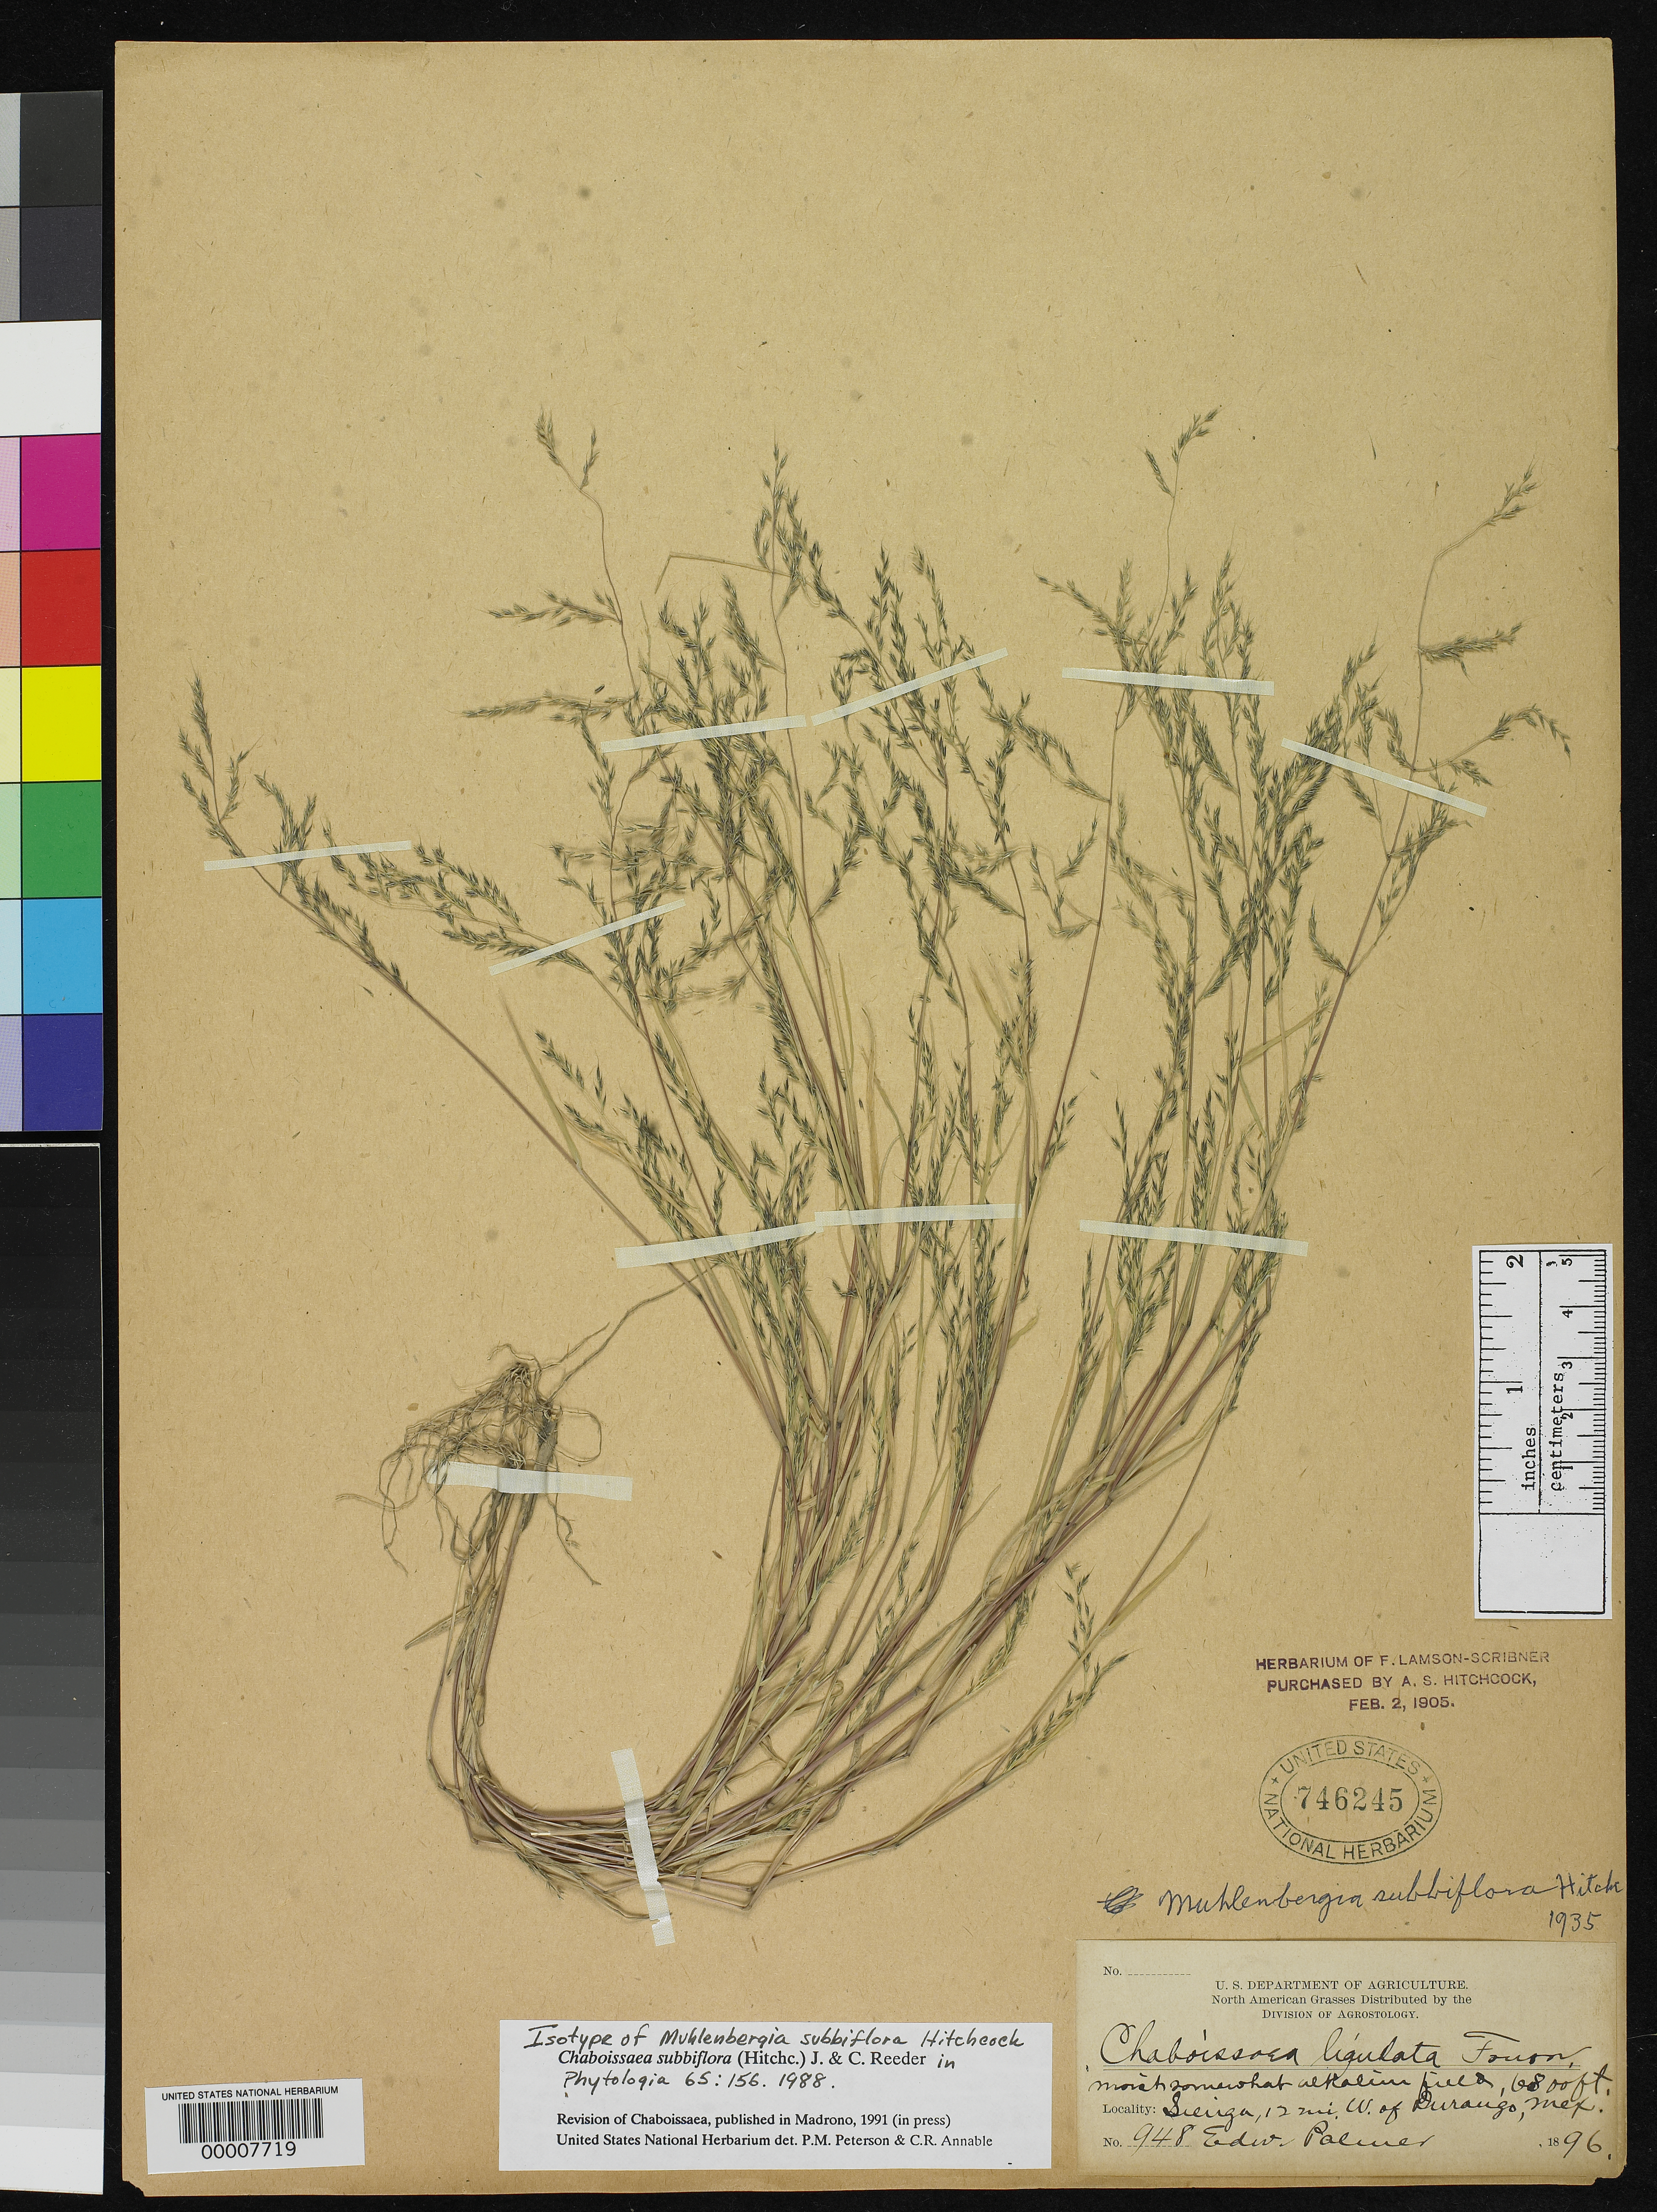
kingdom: Plantae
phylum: Tracheophyta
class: Liliopsida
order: Poales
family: Poaceae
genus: Muhlenbergia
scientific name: Muhlenbergia subbiflora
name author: Hitchc.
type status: Isotype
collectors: E. Palmer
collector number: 948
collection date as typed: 1896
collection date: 1896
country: Mexico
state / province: Durango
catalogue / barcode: US 746245